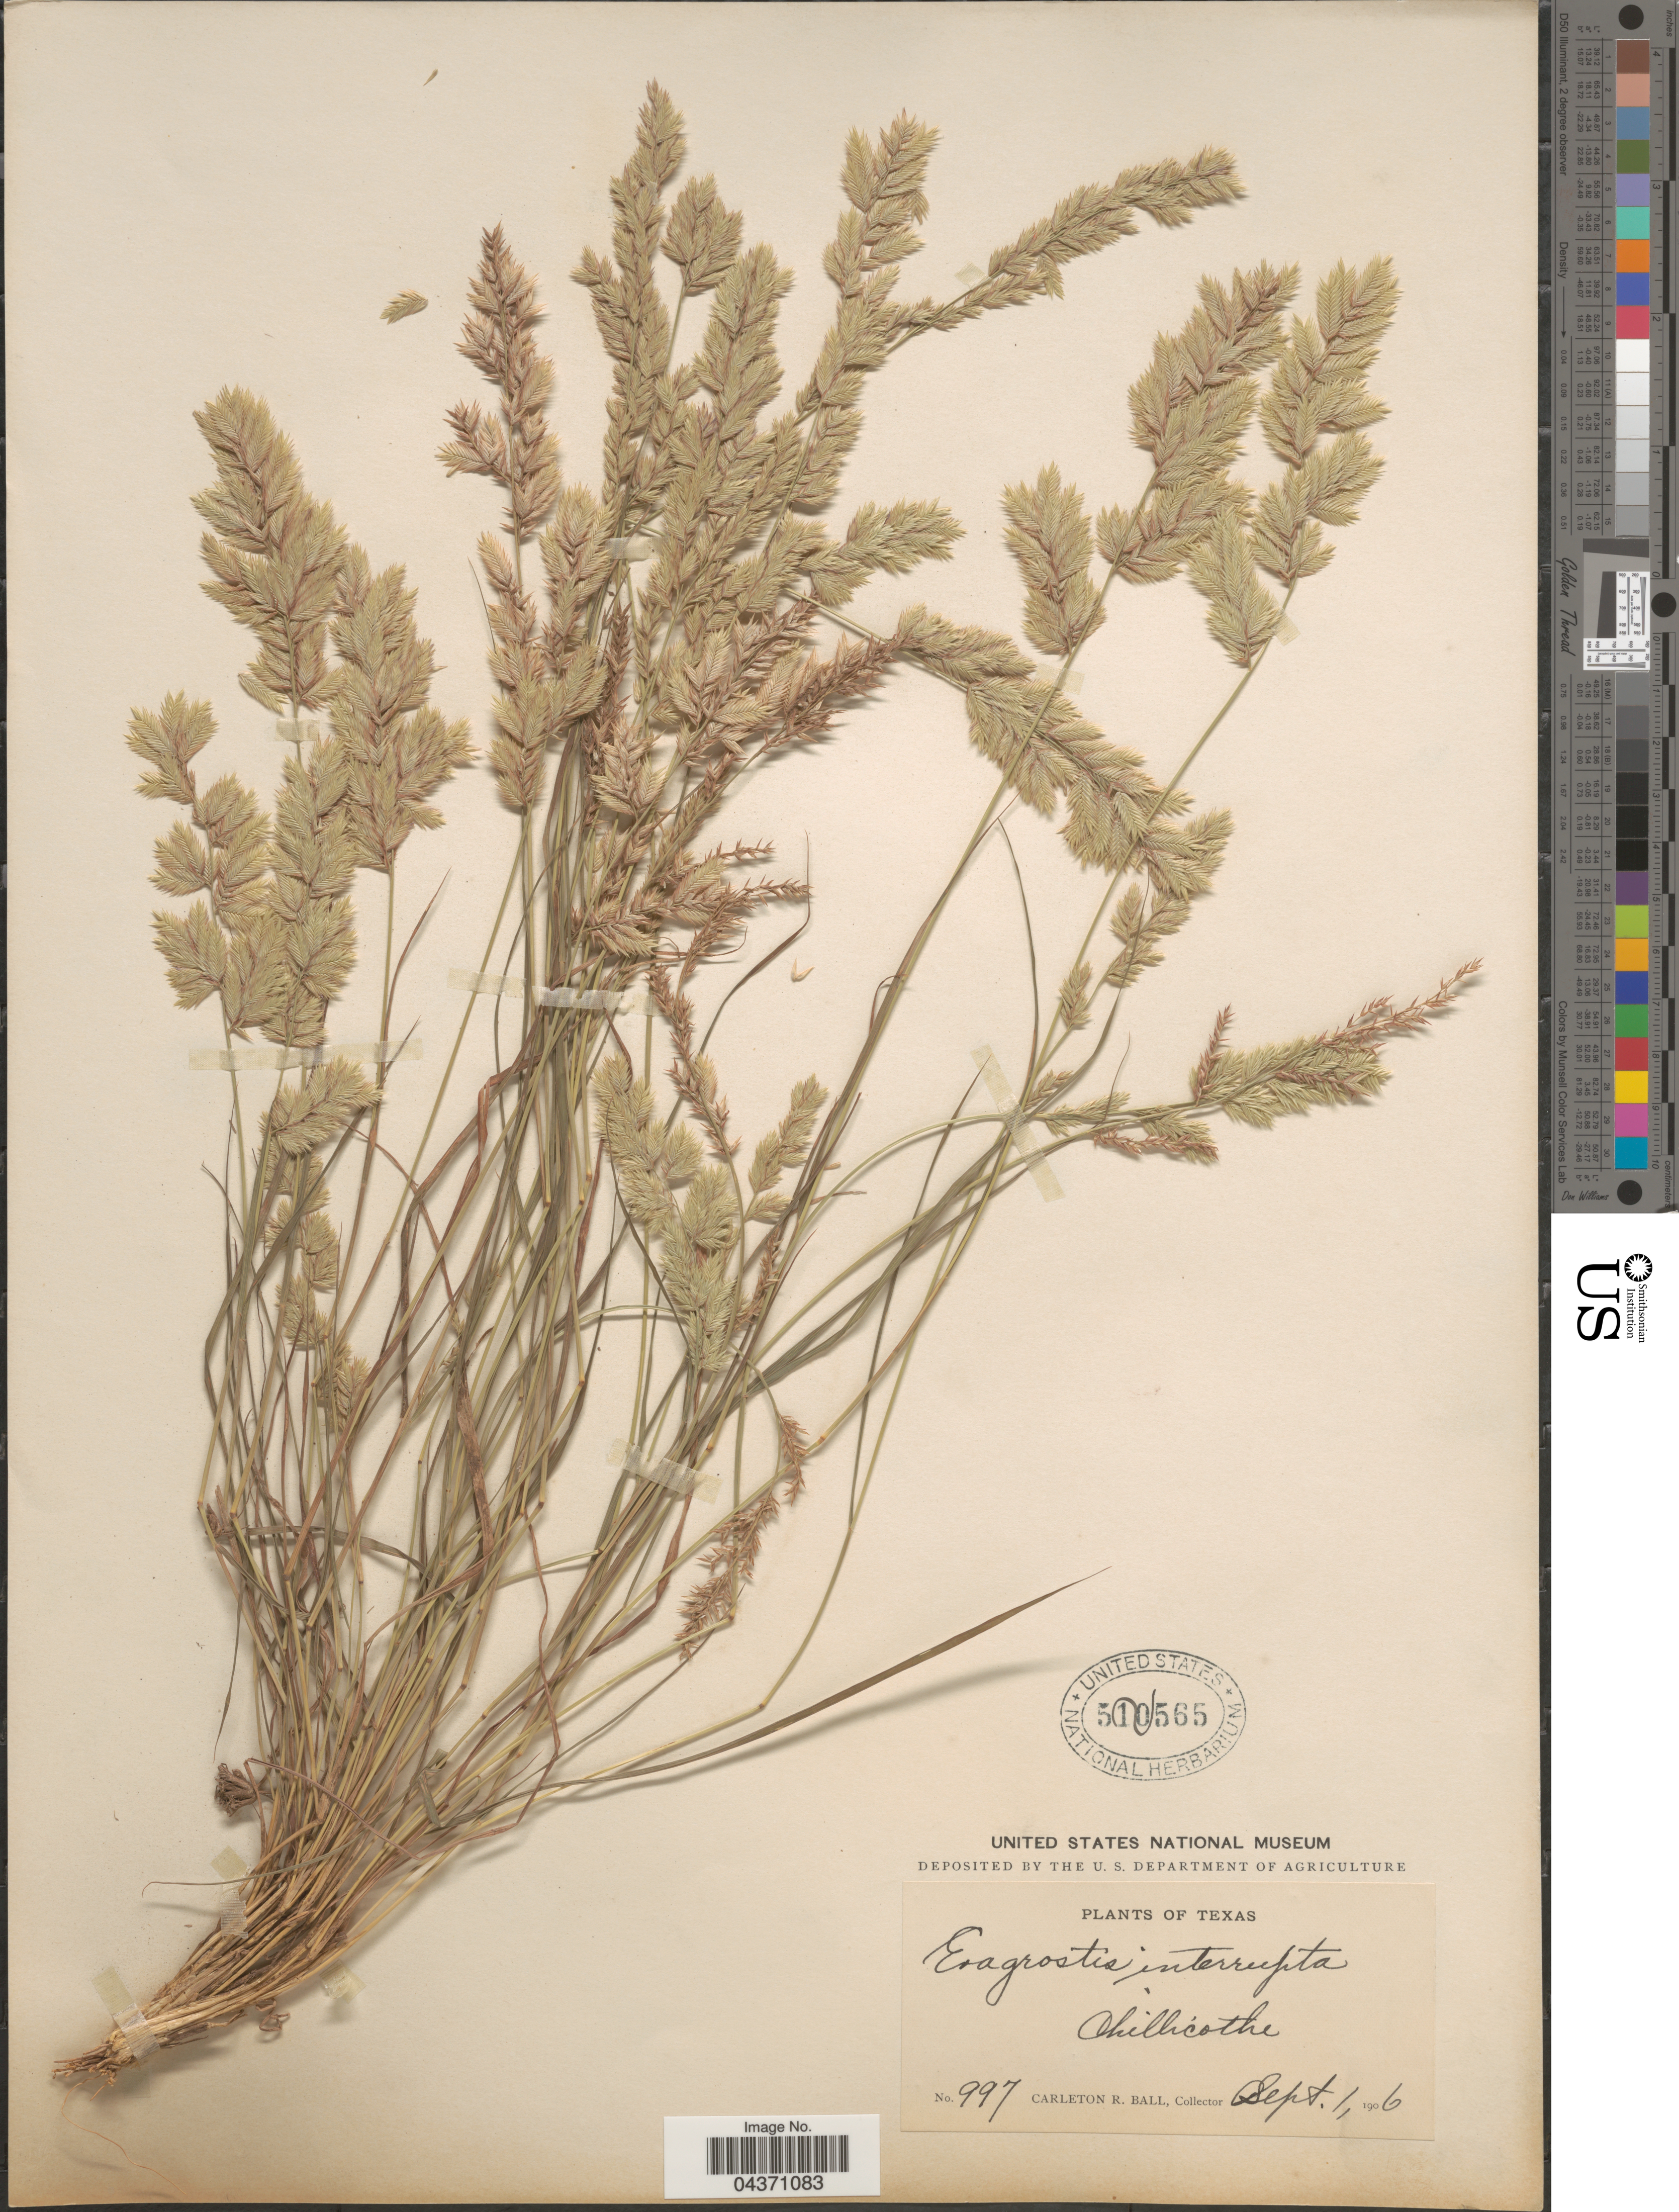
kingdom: Plantae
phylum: Tracheophyta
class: Liliopsida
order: Poales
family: Poaceae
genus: Eragrostis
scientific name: Eragrostis secundiflora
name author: J. Presl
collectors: C. R. Ball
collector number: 997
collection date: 1906-09-01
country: United States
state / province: Texas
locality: Chillicothe.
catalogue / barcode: US 510565